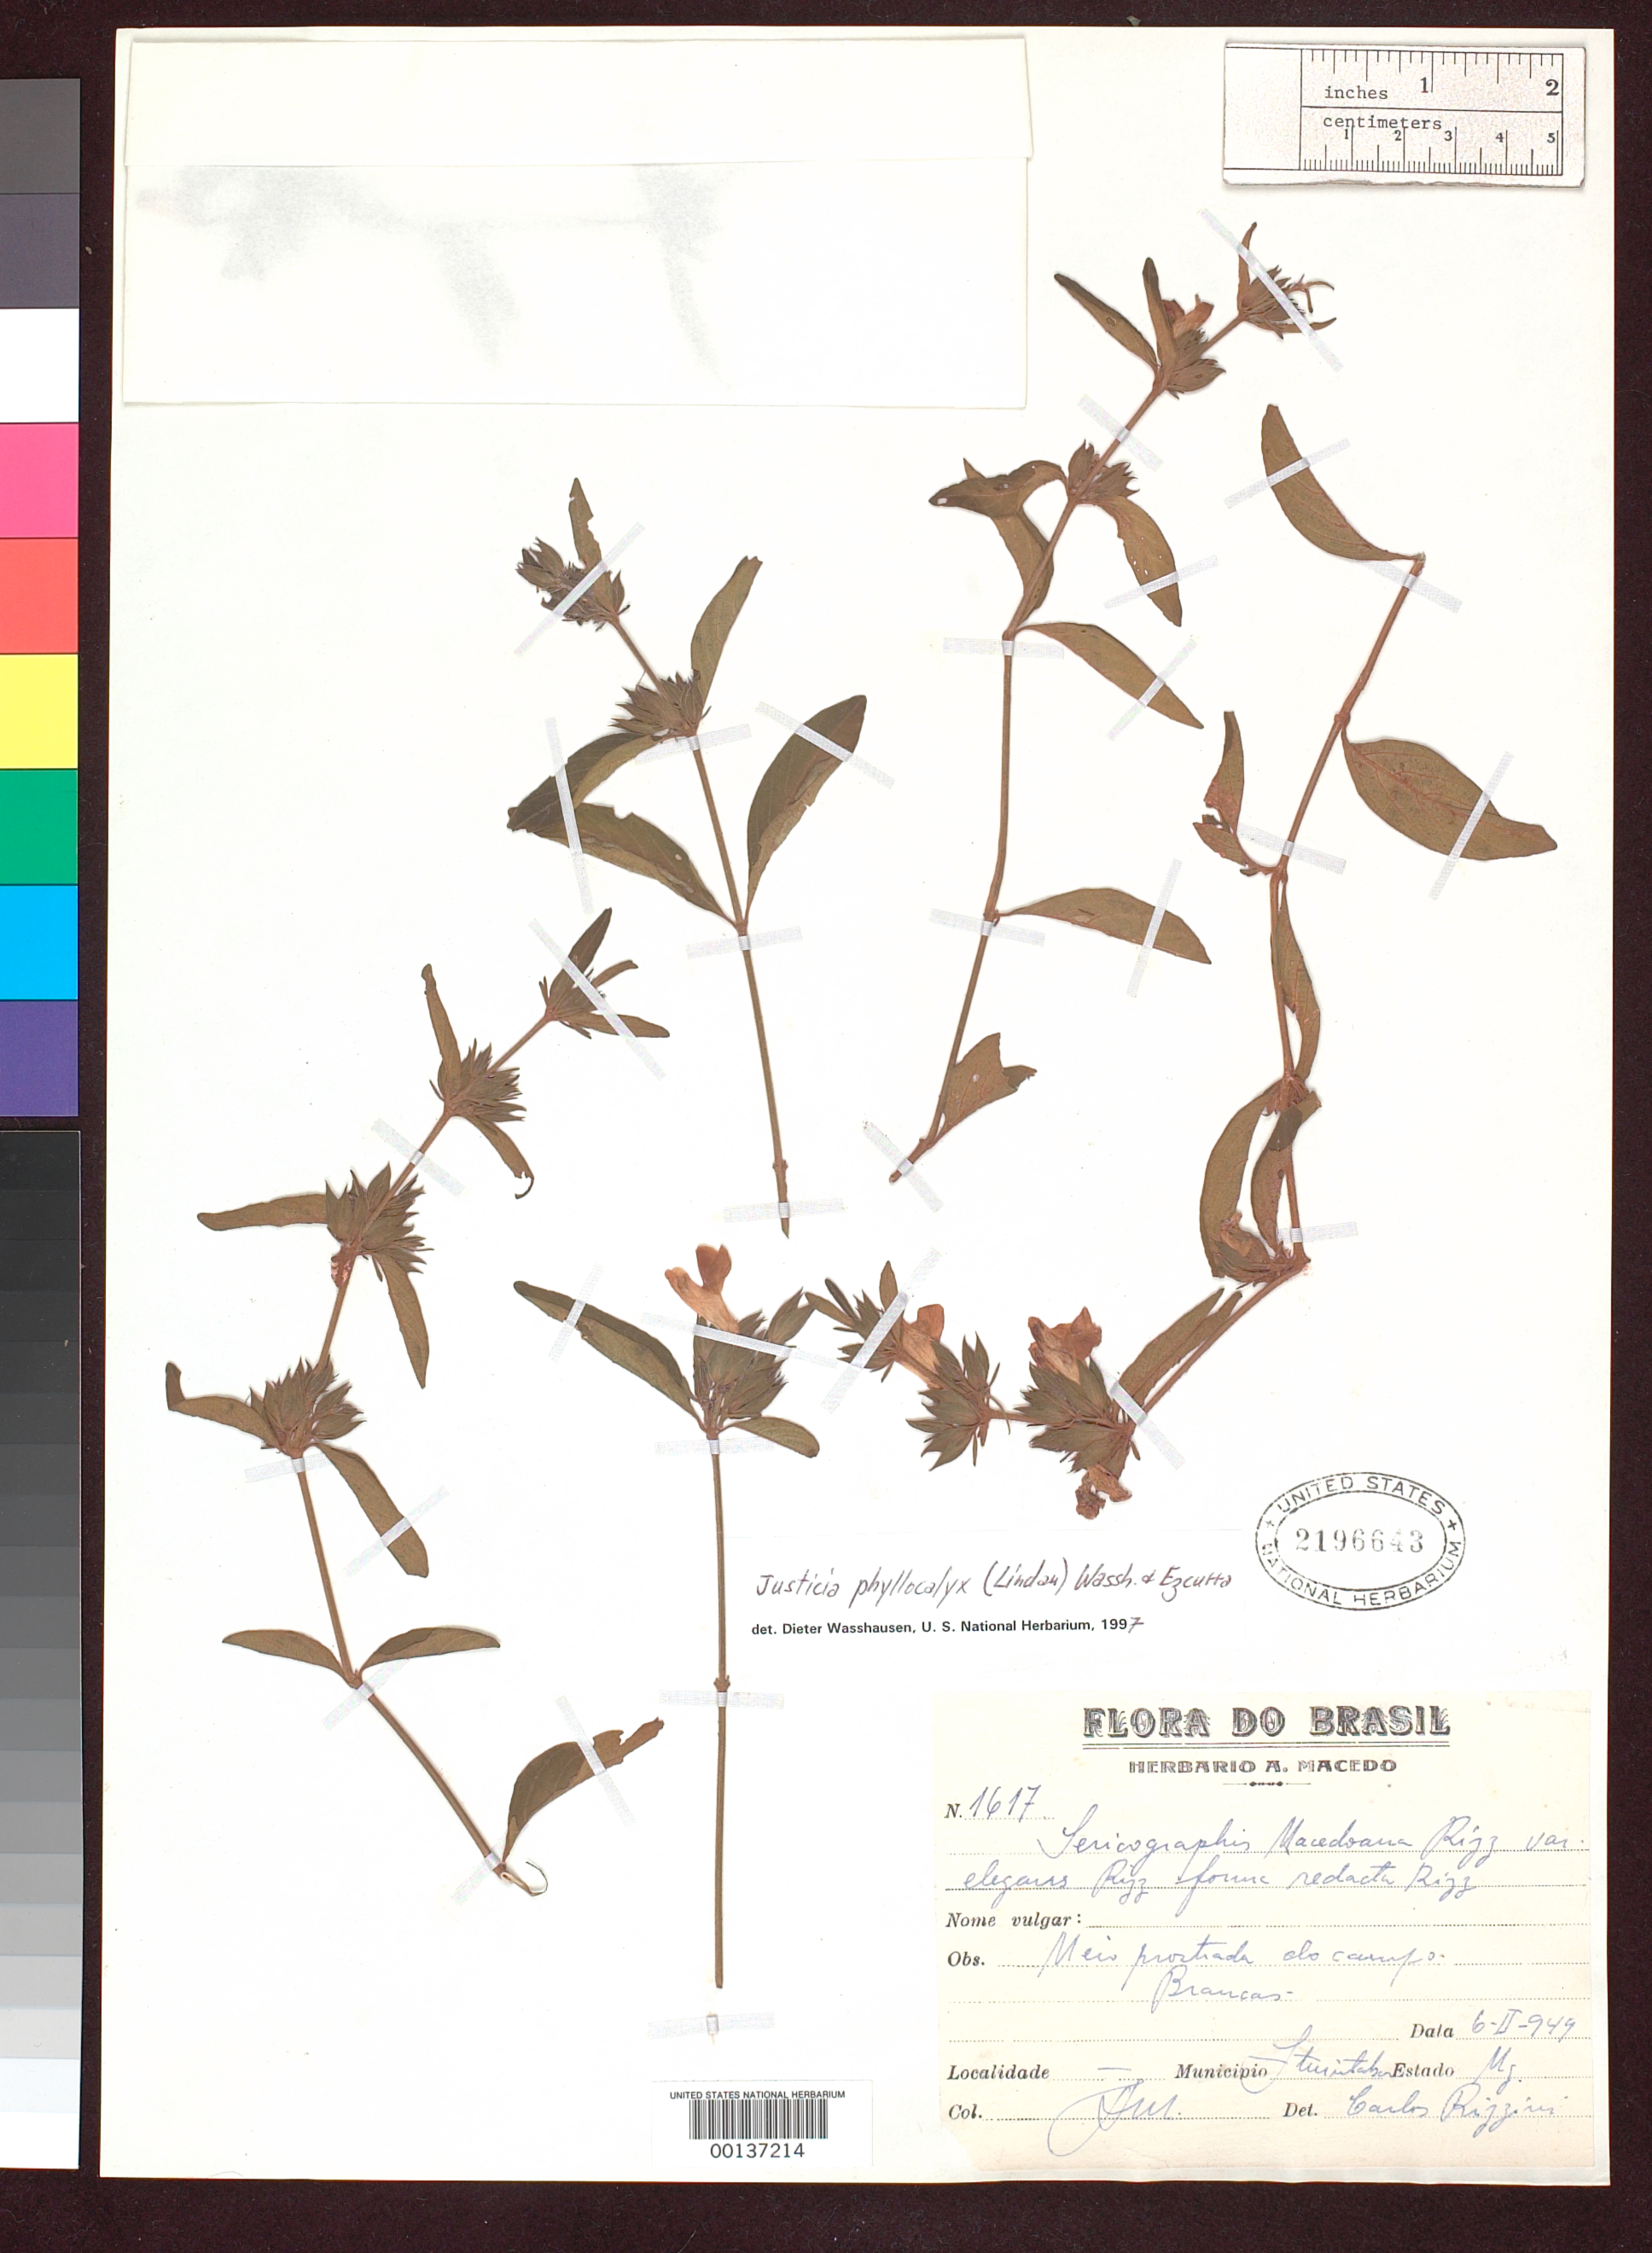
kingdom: Plantae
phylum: Tracheophyta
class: Magnoliopsida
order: Lamiales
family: Acanthaceae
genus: Sericographis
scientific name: Sericographis macedoana f. redacta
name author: Rizzini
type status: Isotype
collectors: A. Macedo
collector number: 1617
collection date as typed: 06 Feb 1949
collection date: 1949-02-06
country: Brazil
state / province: Minas Gerais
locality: Jtuiutala (sp?)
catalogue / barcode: US 2196643